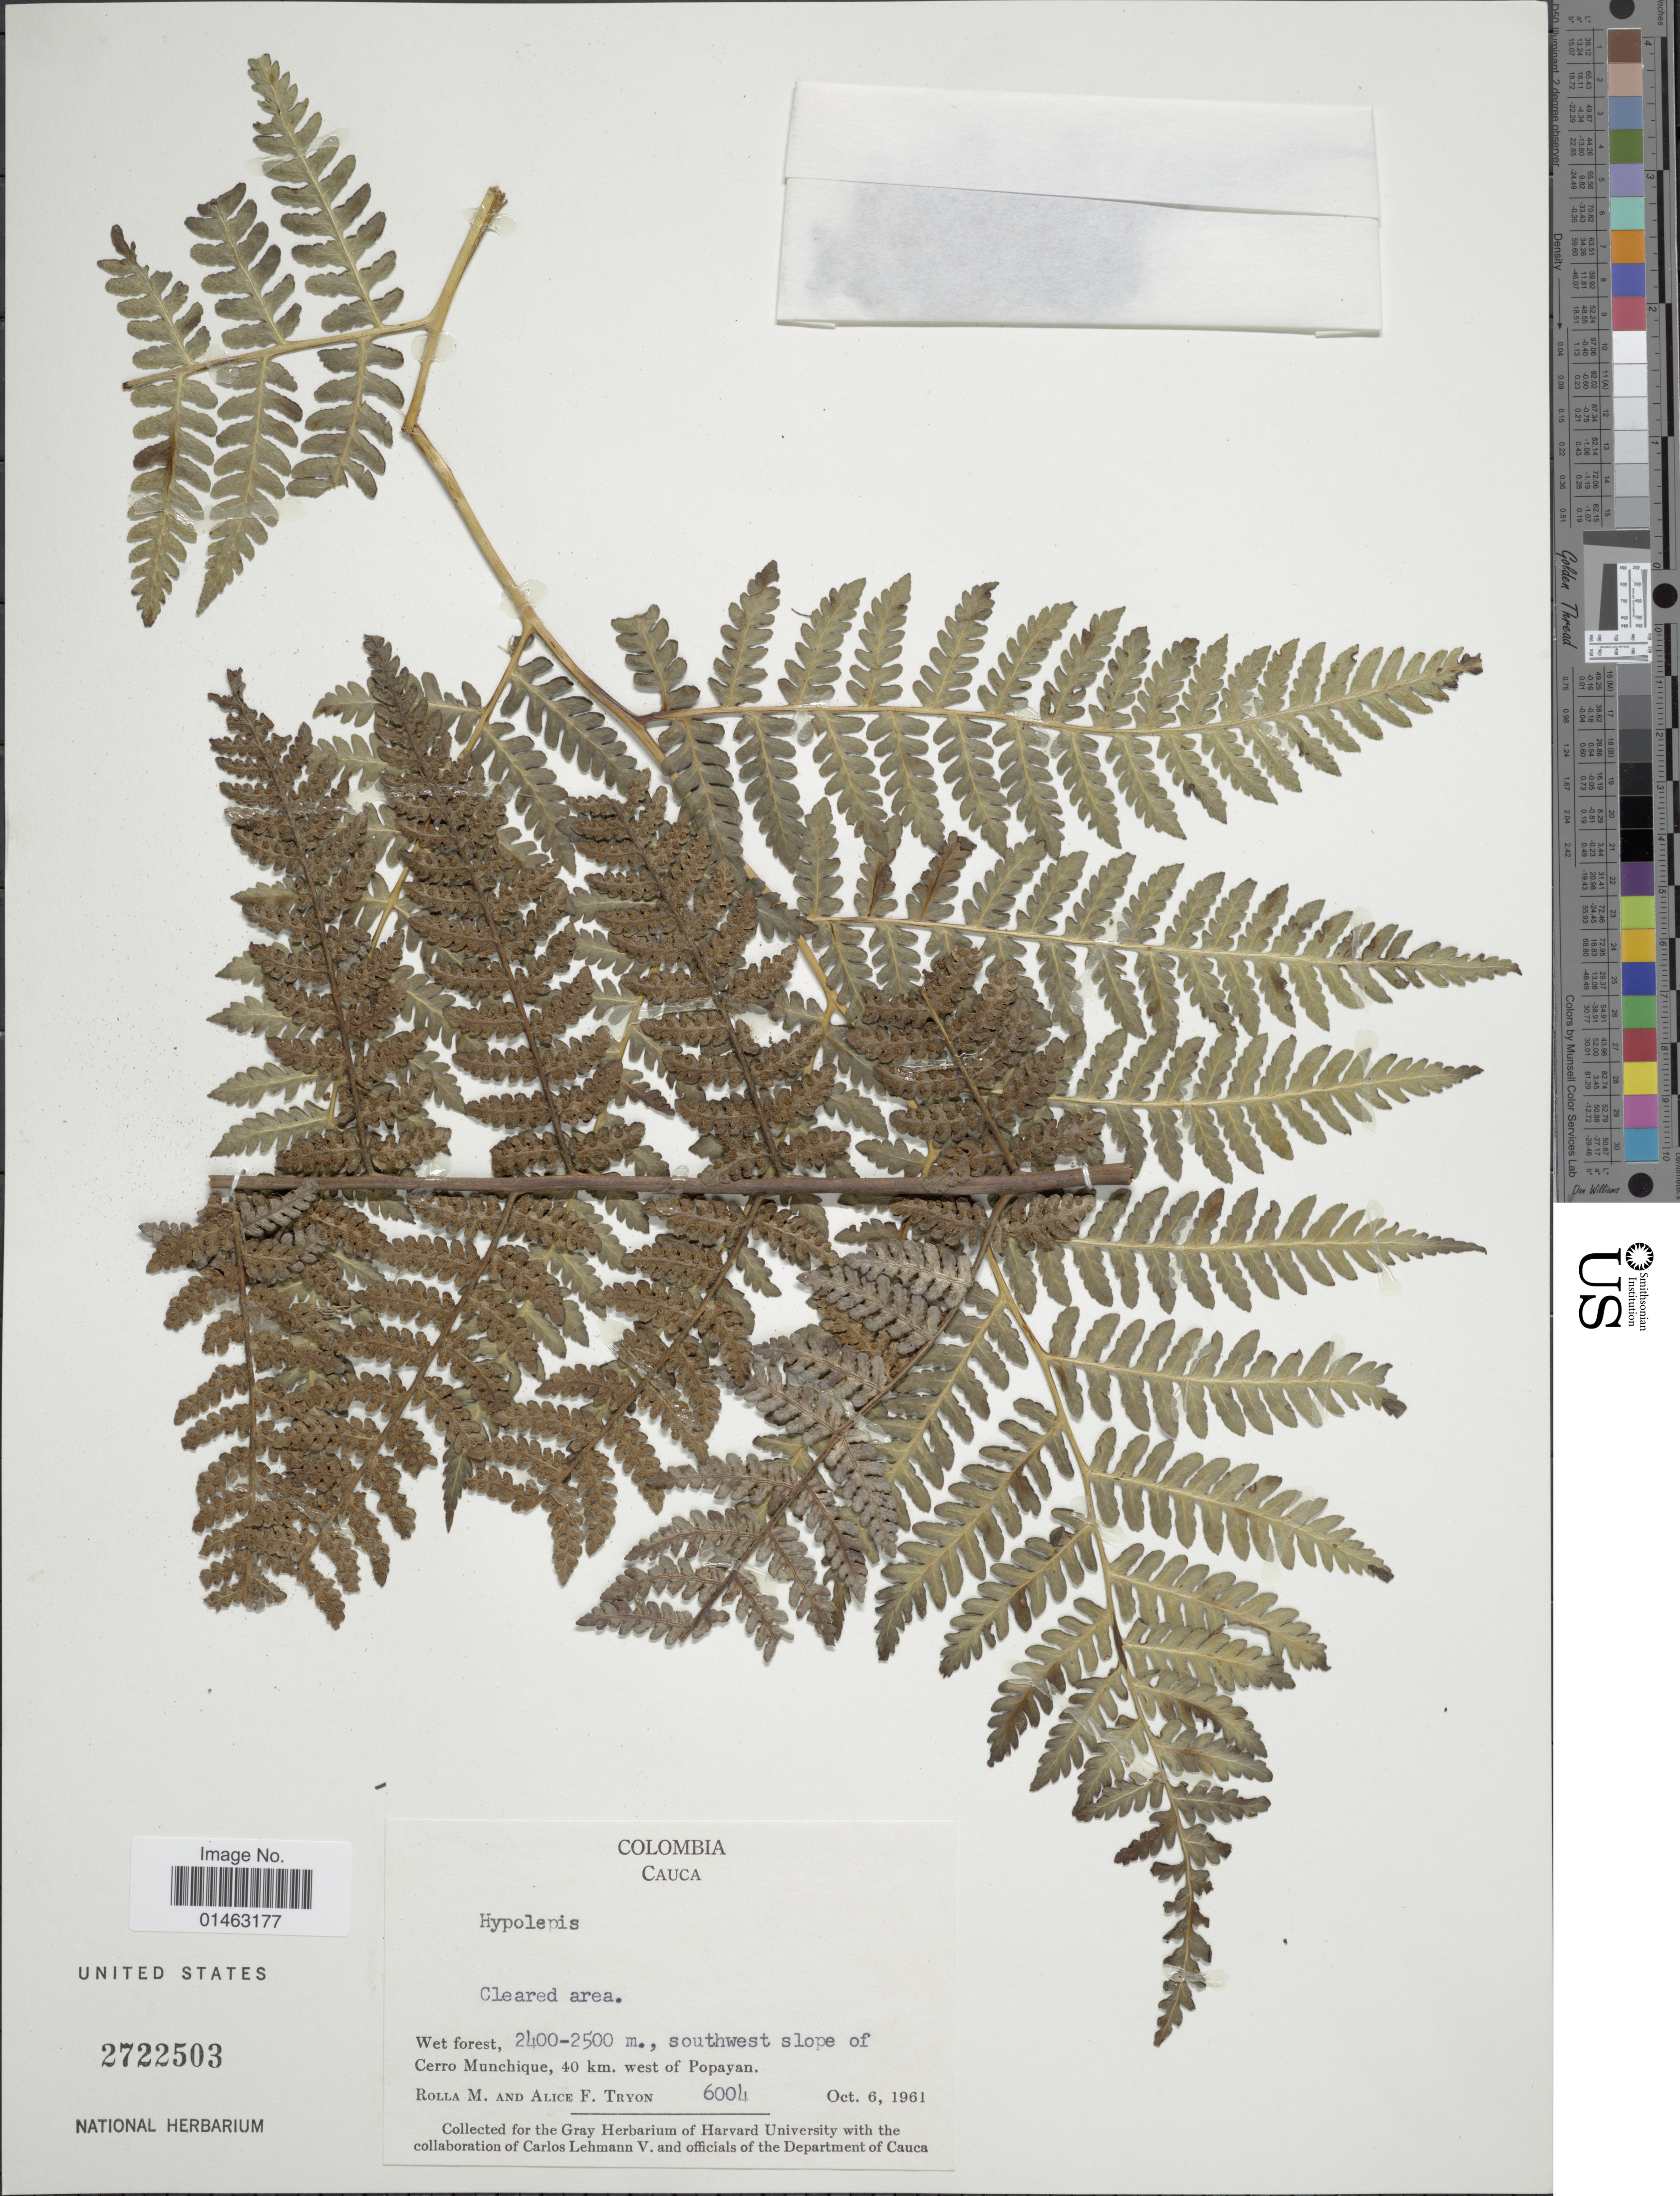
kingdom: Plantae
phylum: Tracheophyta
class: Polypodiopsida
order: Polypodiales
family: Dennstaedtiaceae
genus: Hypolepis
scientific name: Hypolepis sp.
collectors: M. Rolla & A. F. Tryon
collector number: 6004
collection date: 1961-10-06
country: Colombia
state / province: Cauca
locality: Southwest slope of Cerro Munchique, 40 km. west of Popayan.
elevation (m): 2400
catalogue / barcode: US 2722503